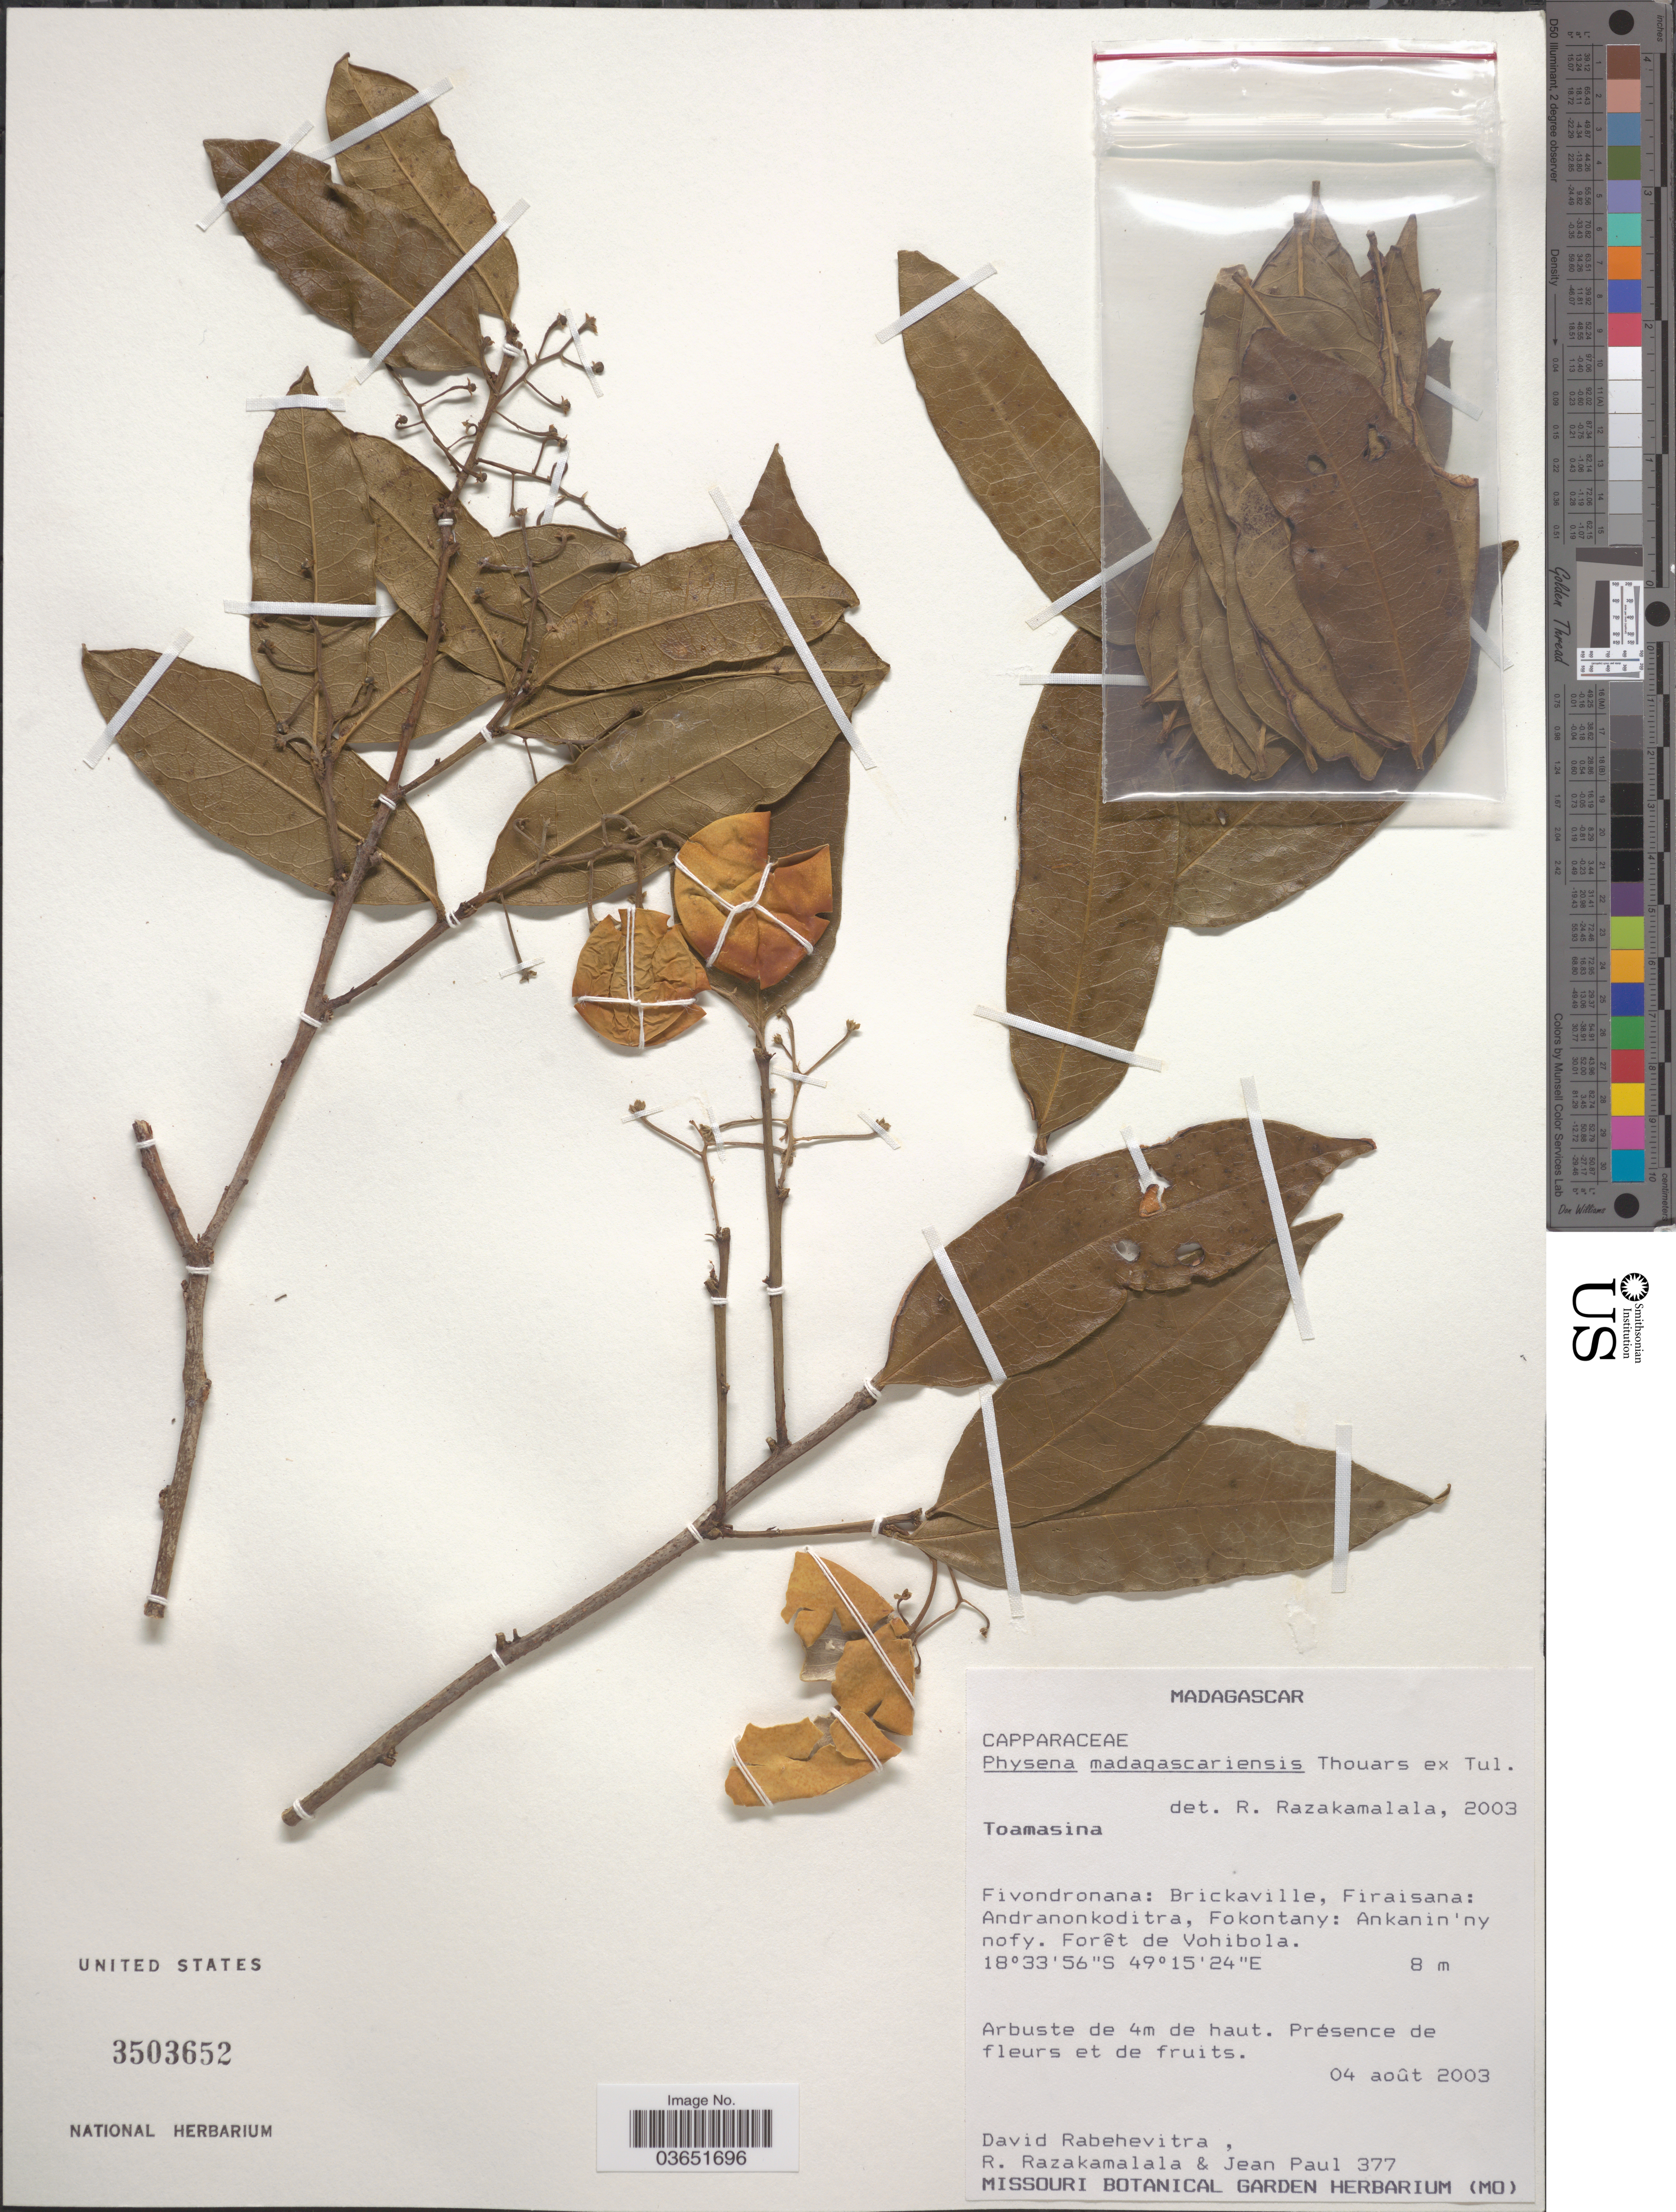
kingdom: Plantae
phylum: Tracheophyta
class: Magnoliopsida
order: Caryophyllales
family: Physenaceae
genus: Physena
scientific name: Physena madagascariensis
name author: Thouars ex Tul.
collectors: D. Rabehevitra, R. Razakamalala & J. Paul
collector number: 377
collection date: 2003-08-04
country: Madagascar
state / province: Atsinanana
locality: Fivondrana: Brickaville, Firaisana: Andranonkoditra, Fokontany: Ankanin'ny nofy. Forêt de Vohibola.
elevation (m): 8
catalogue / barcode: US 3503652